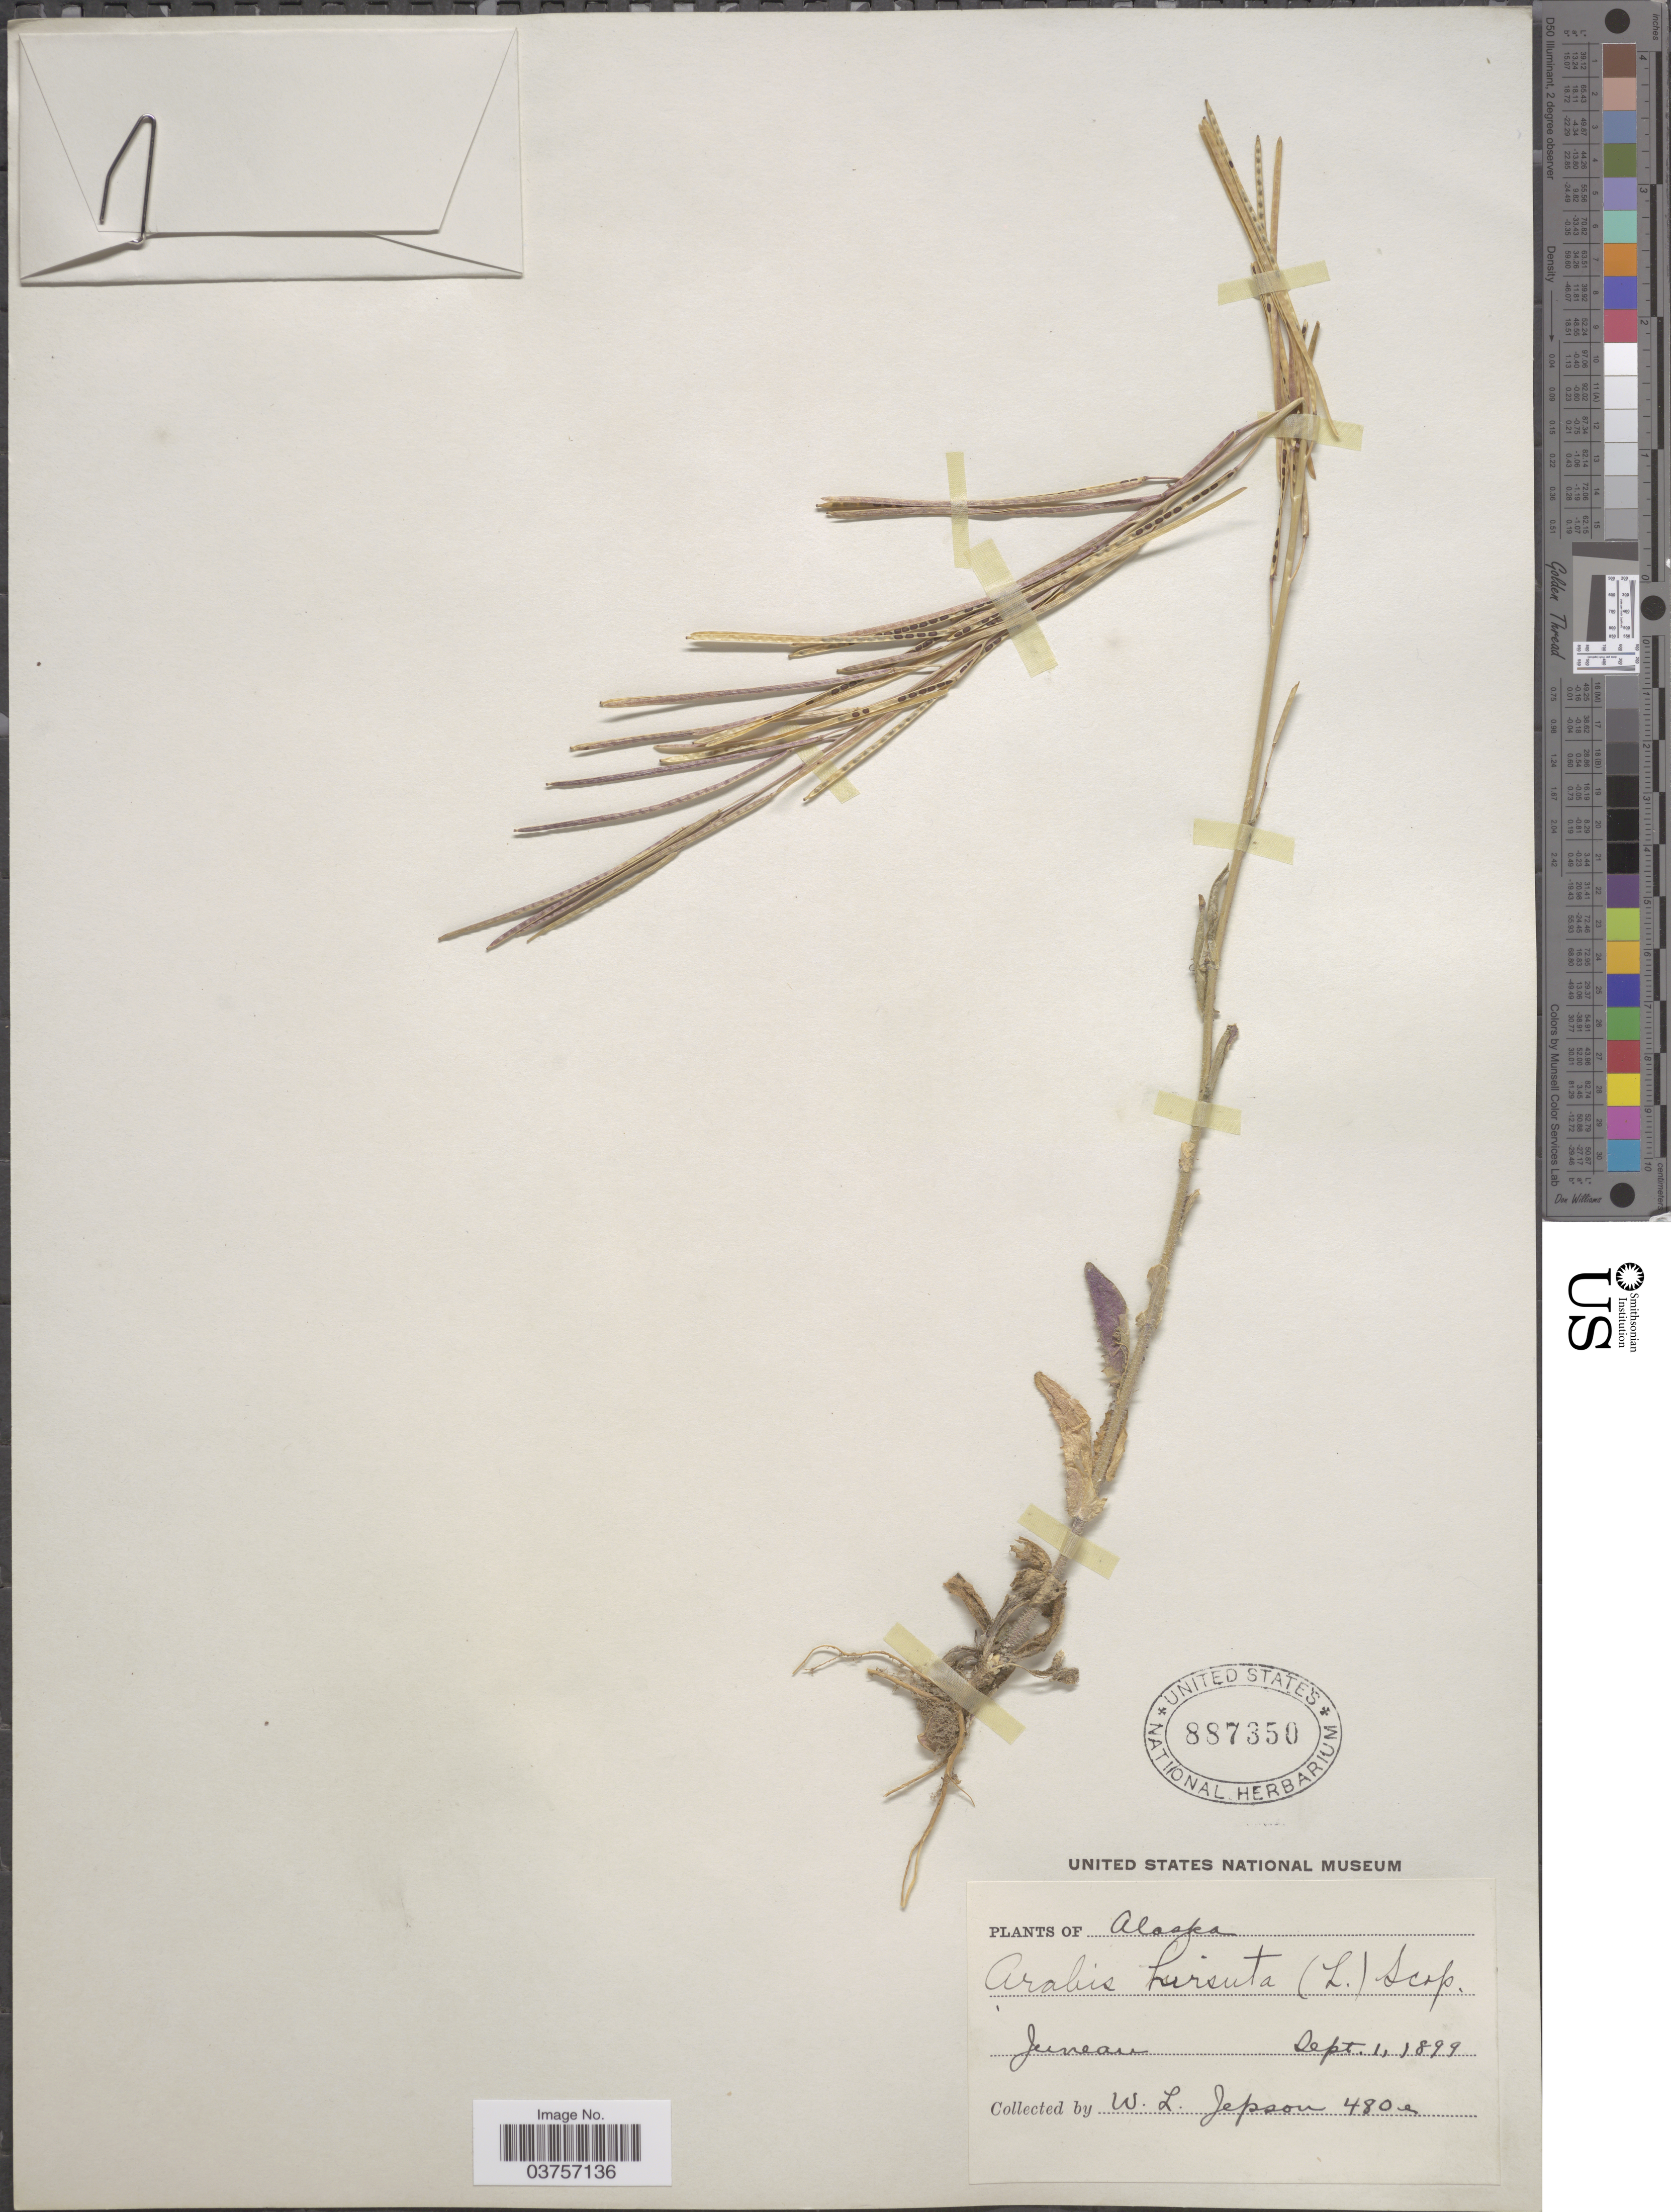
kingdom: Plantae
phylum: Tracheophyta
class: Magnoliopsida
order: Brassicales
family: Brassicaceae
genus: Arabis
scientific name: Arabis hirsuta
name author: (L.) Scop.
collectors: W. L. Jepson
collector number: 4802*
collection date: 1899-09-01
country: United States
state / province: Alaska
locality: Juneau.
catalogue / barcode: US 887350